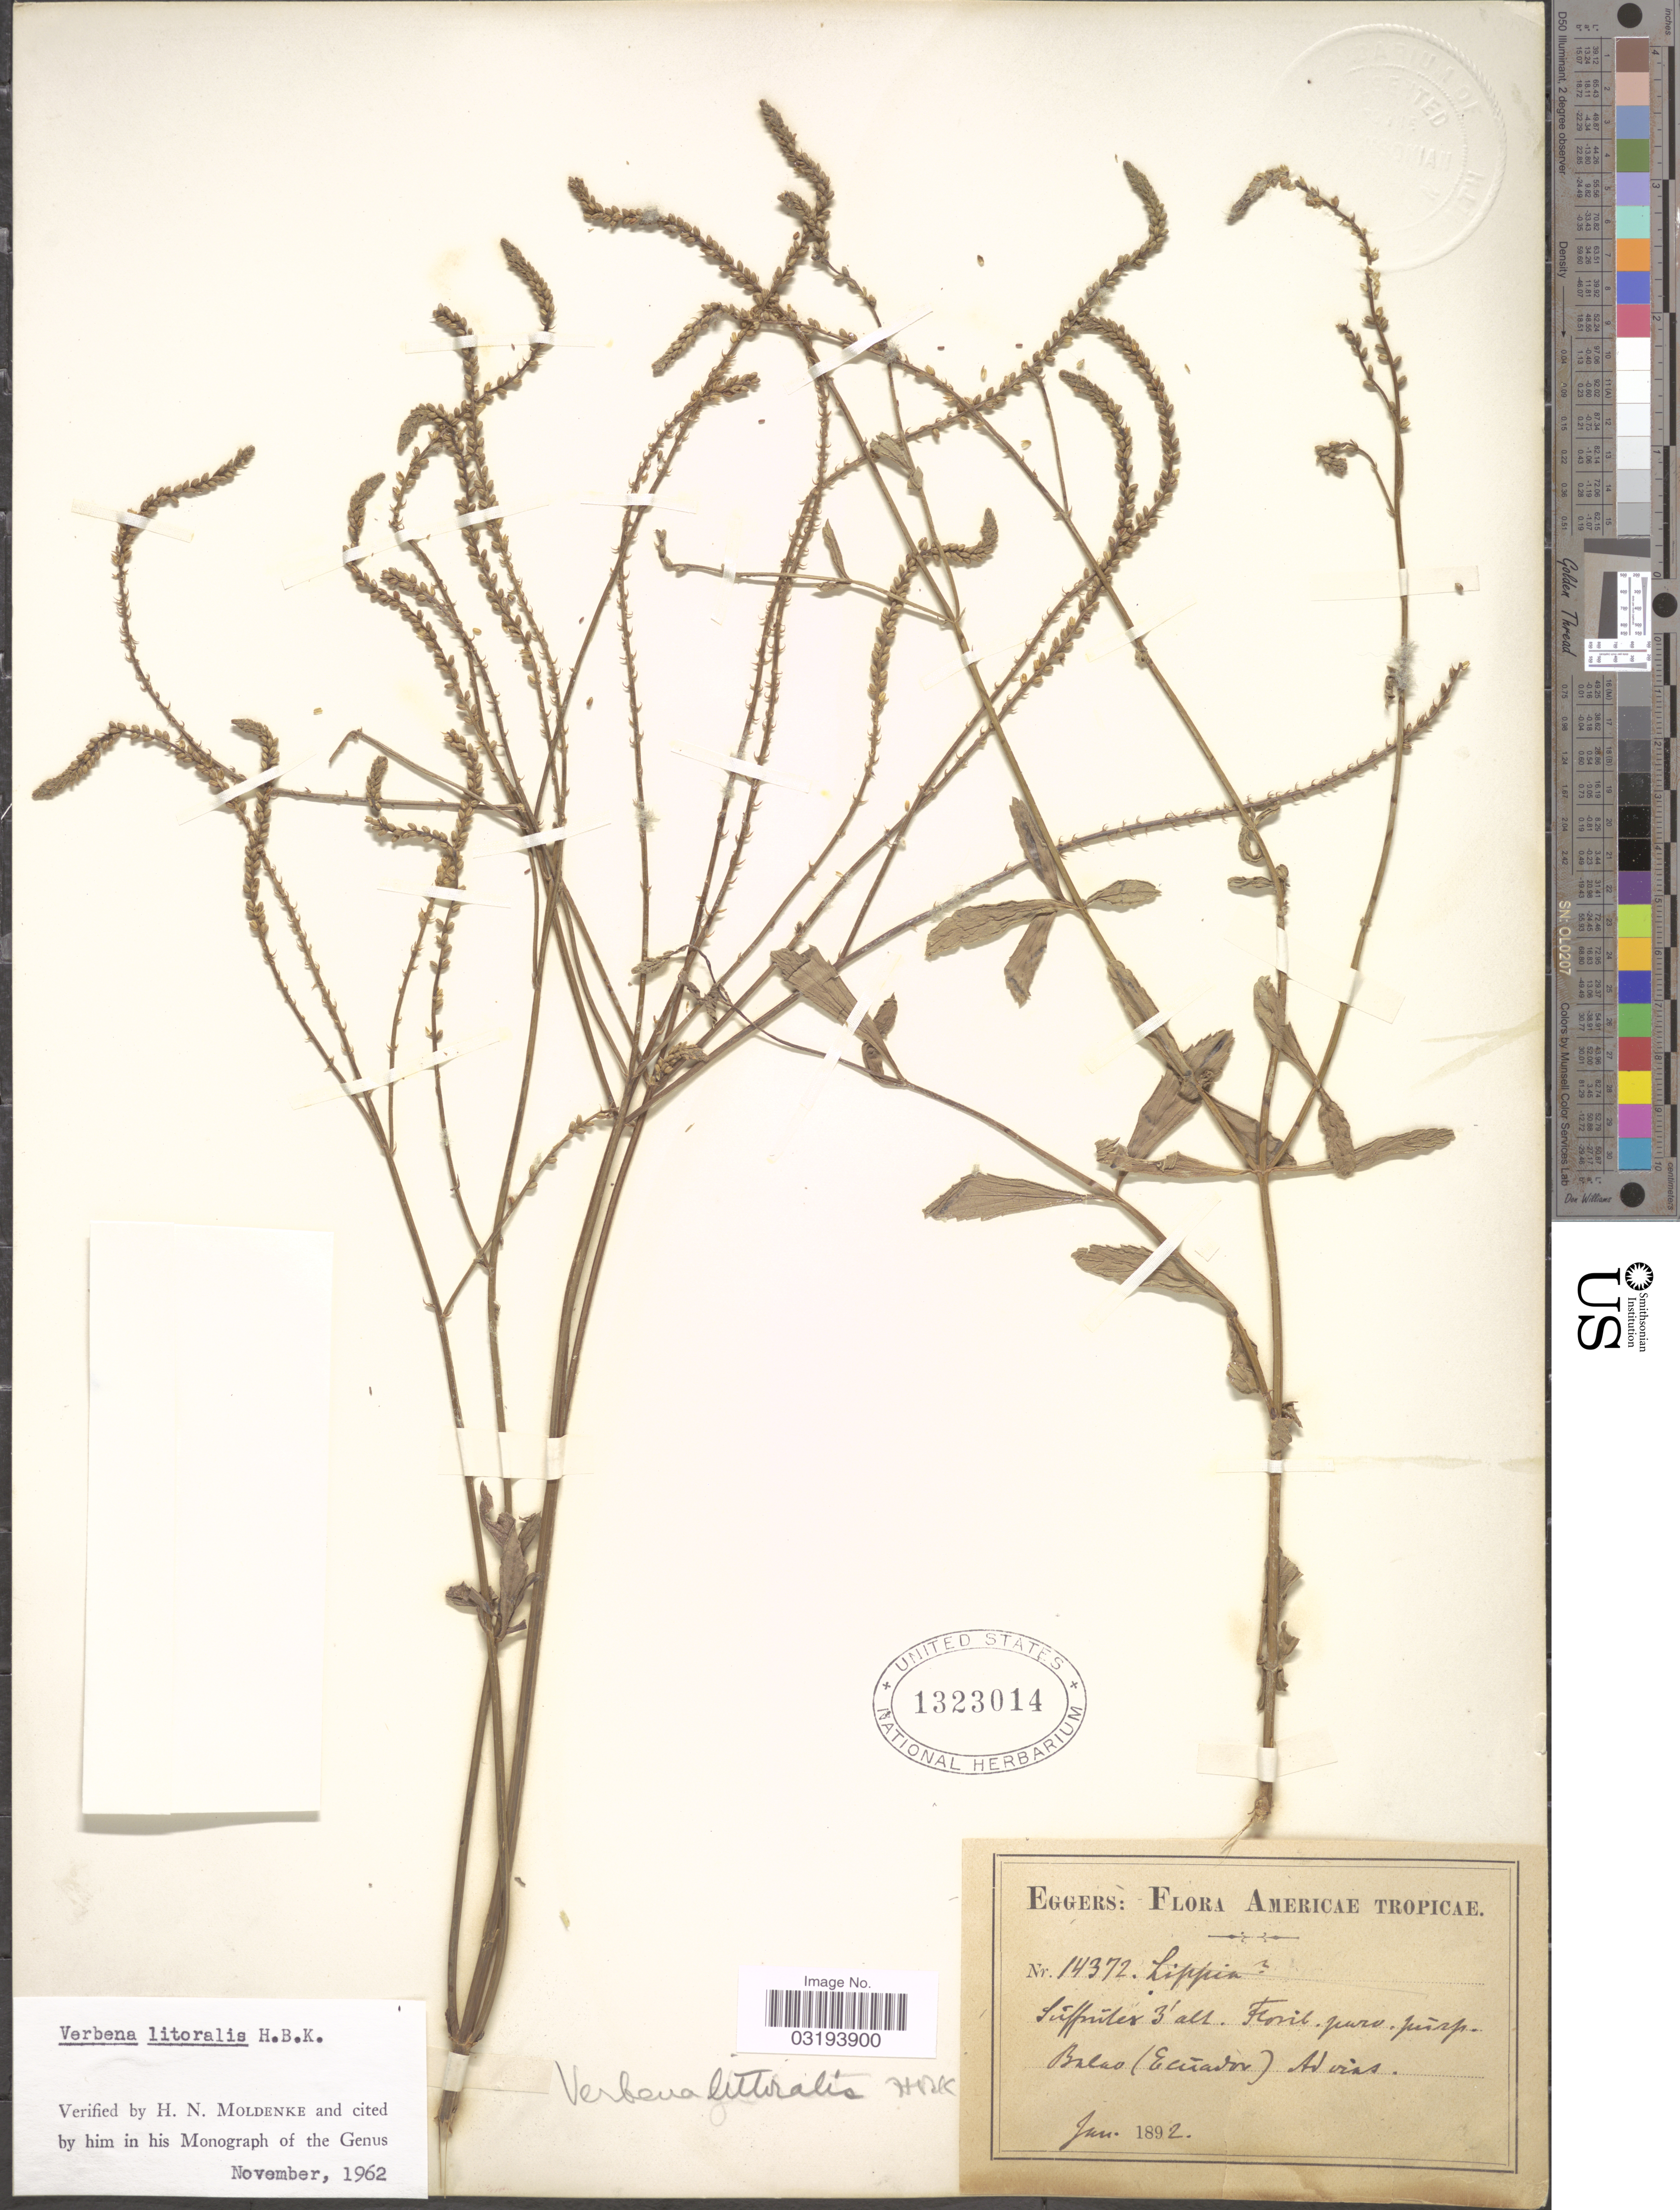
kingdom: Plantae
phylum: Tracheophyta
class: Magnoliopsida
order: Lamiales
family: Verbenaceae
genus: Verbena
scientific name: Verbena litoralis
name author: Kunth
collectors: -. Eggers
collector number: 14372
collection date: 1892-06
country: Ecuador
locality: Americae Tropicae. Balao, Ad vias.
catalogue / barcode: US 1323014